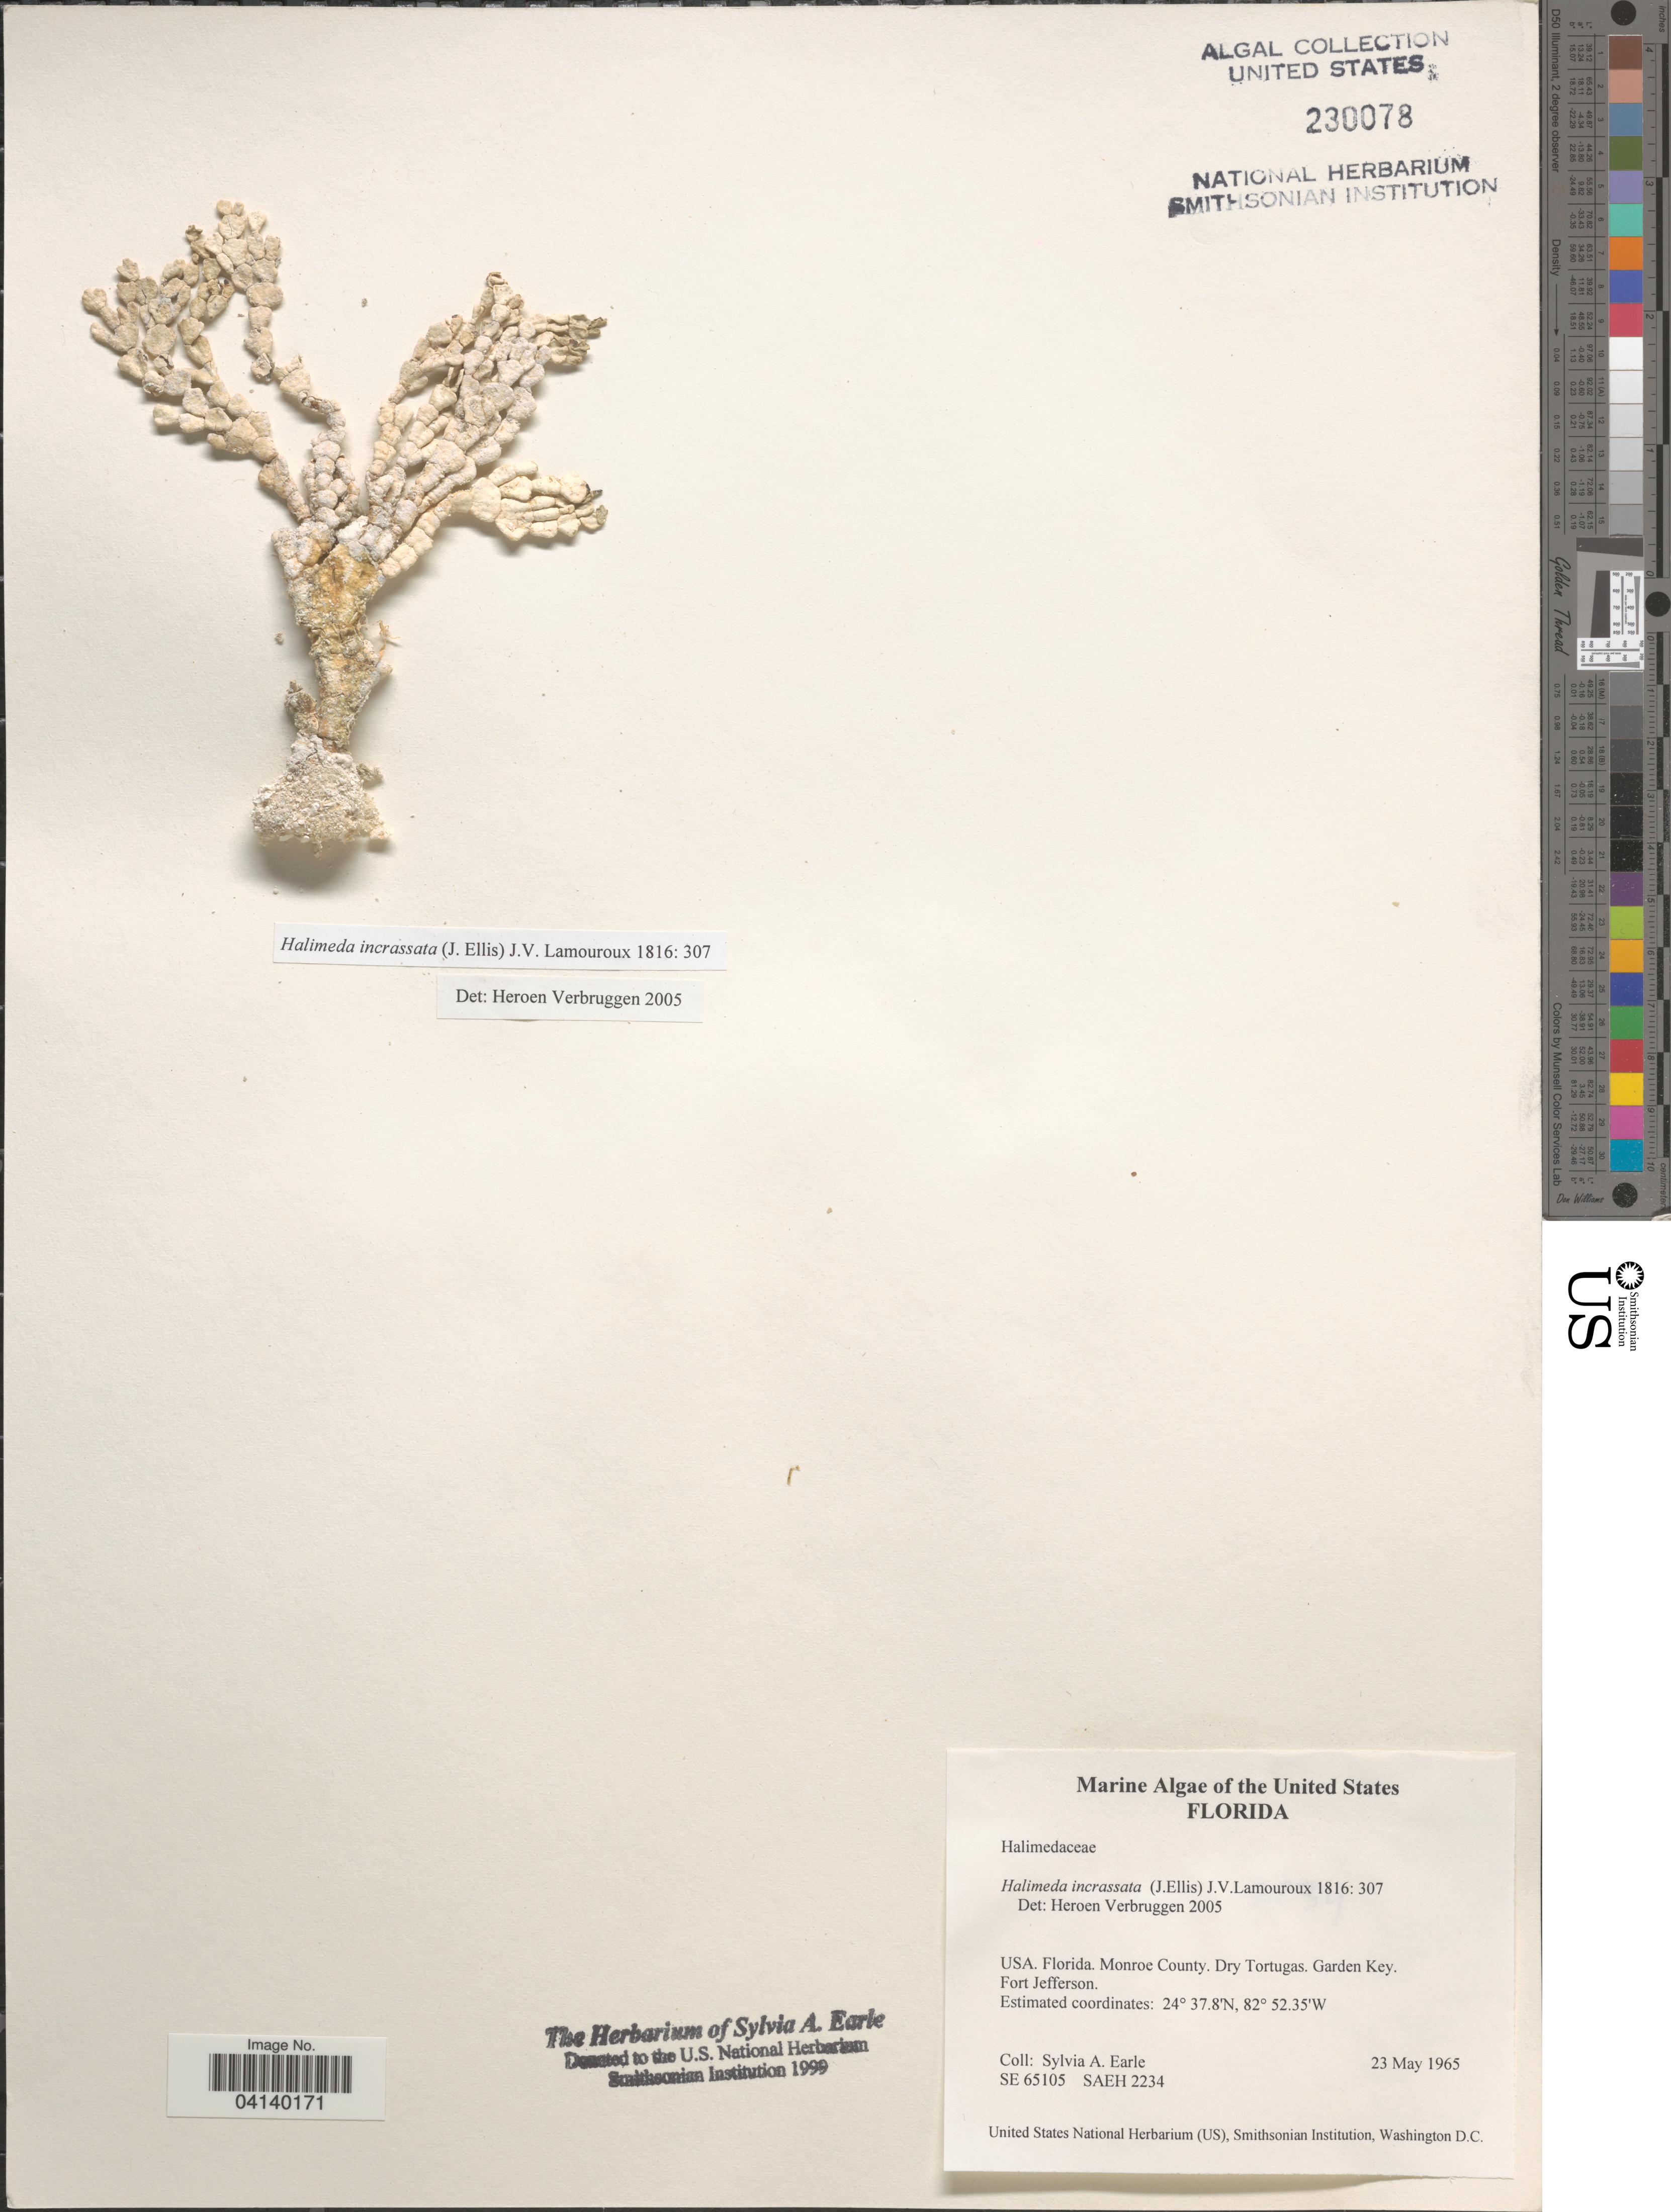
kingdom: Plantae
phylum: Chlorophyta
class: Ulvophyceae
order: Bryopsidales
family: Halimedaceae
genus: Halimeda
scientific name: Halimeda incrassata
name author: (J. Ellis) J.V.Lamouroux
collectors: S. A. Earle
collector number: SE65105/SAEH2234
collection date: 1965-05-23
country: United States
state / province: Florida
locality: Monroe County. Dry Tortugas. Garden Key. Fort Jefferson.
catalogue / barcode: US 230078